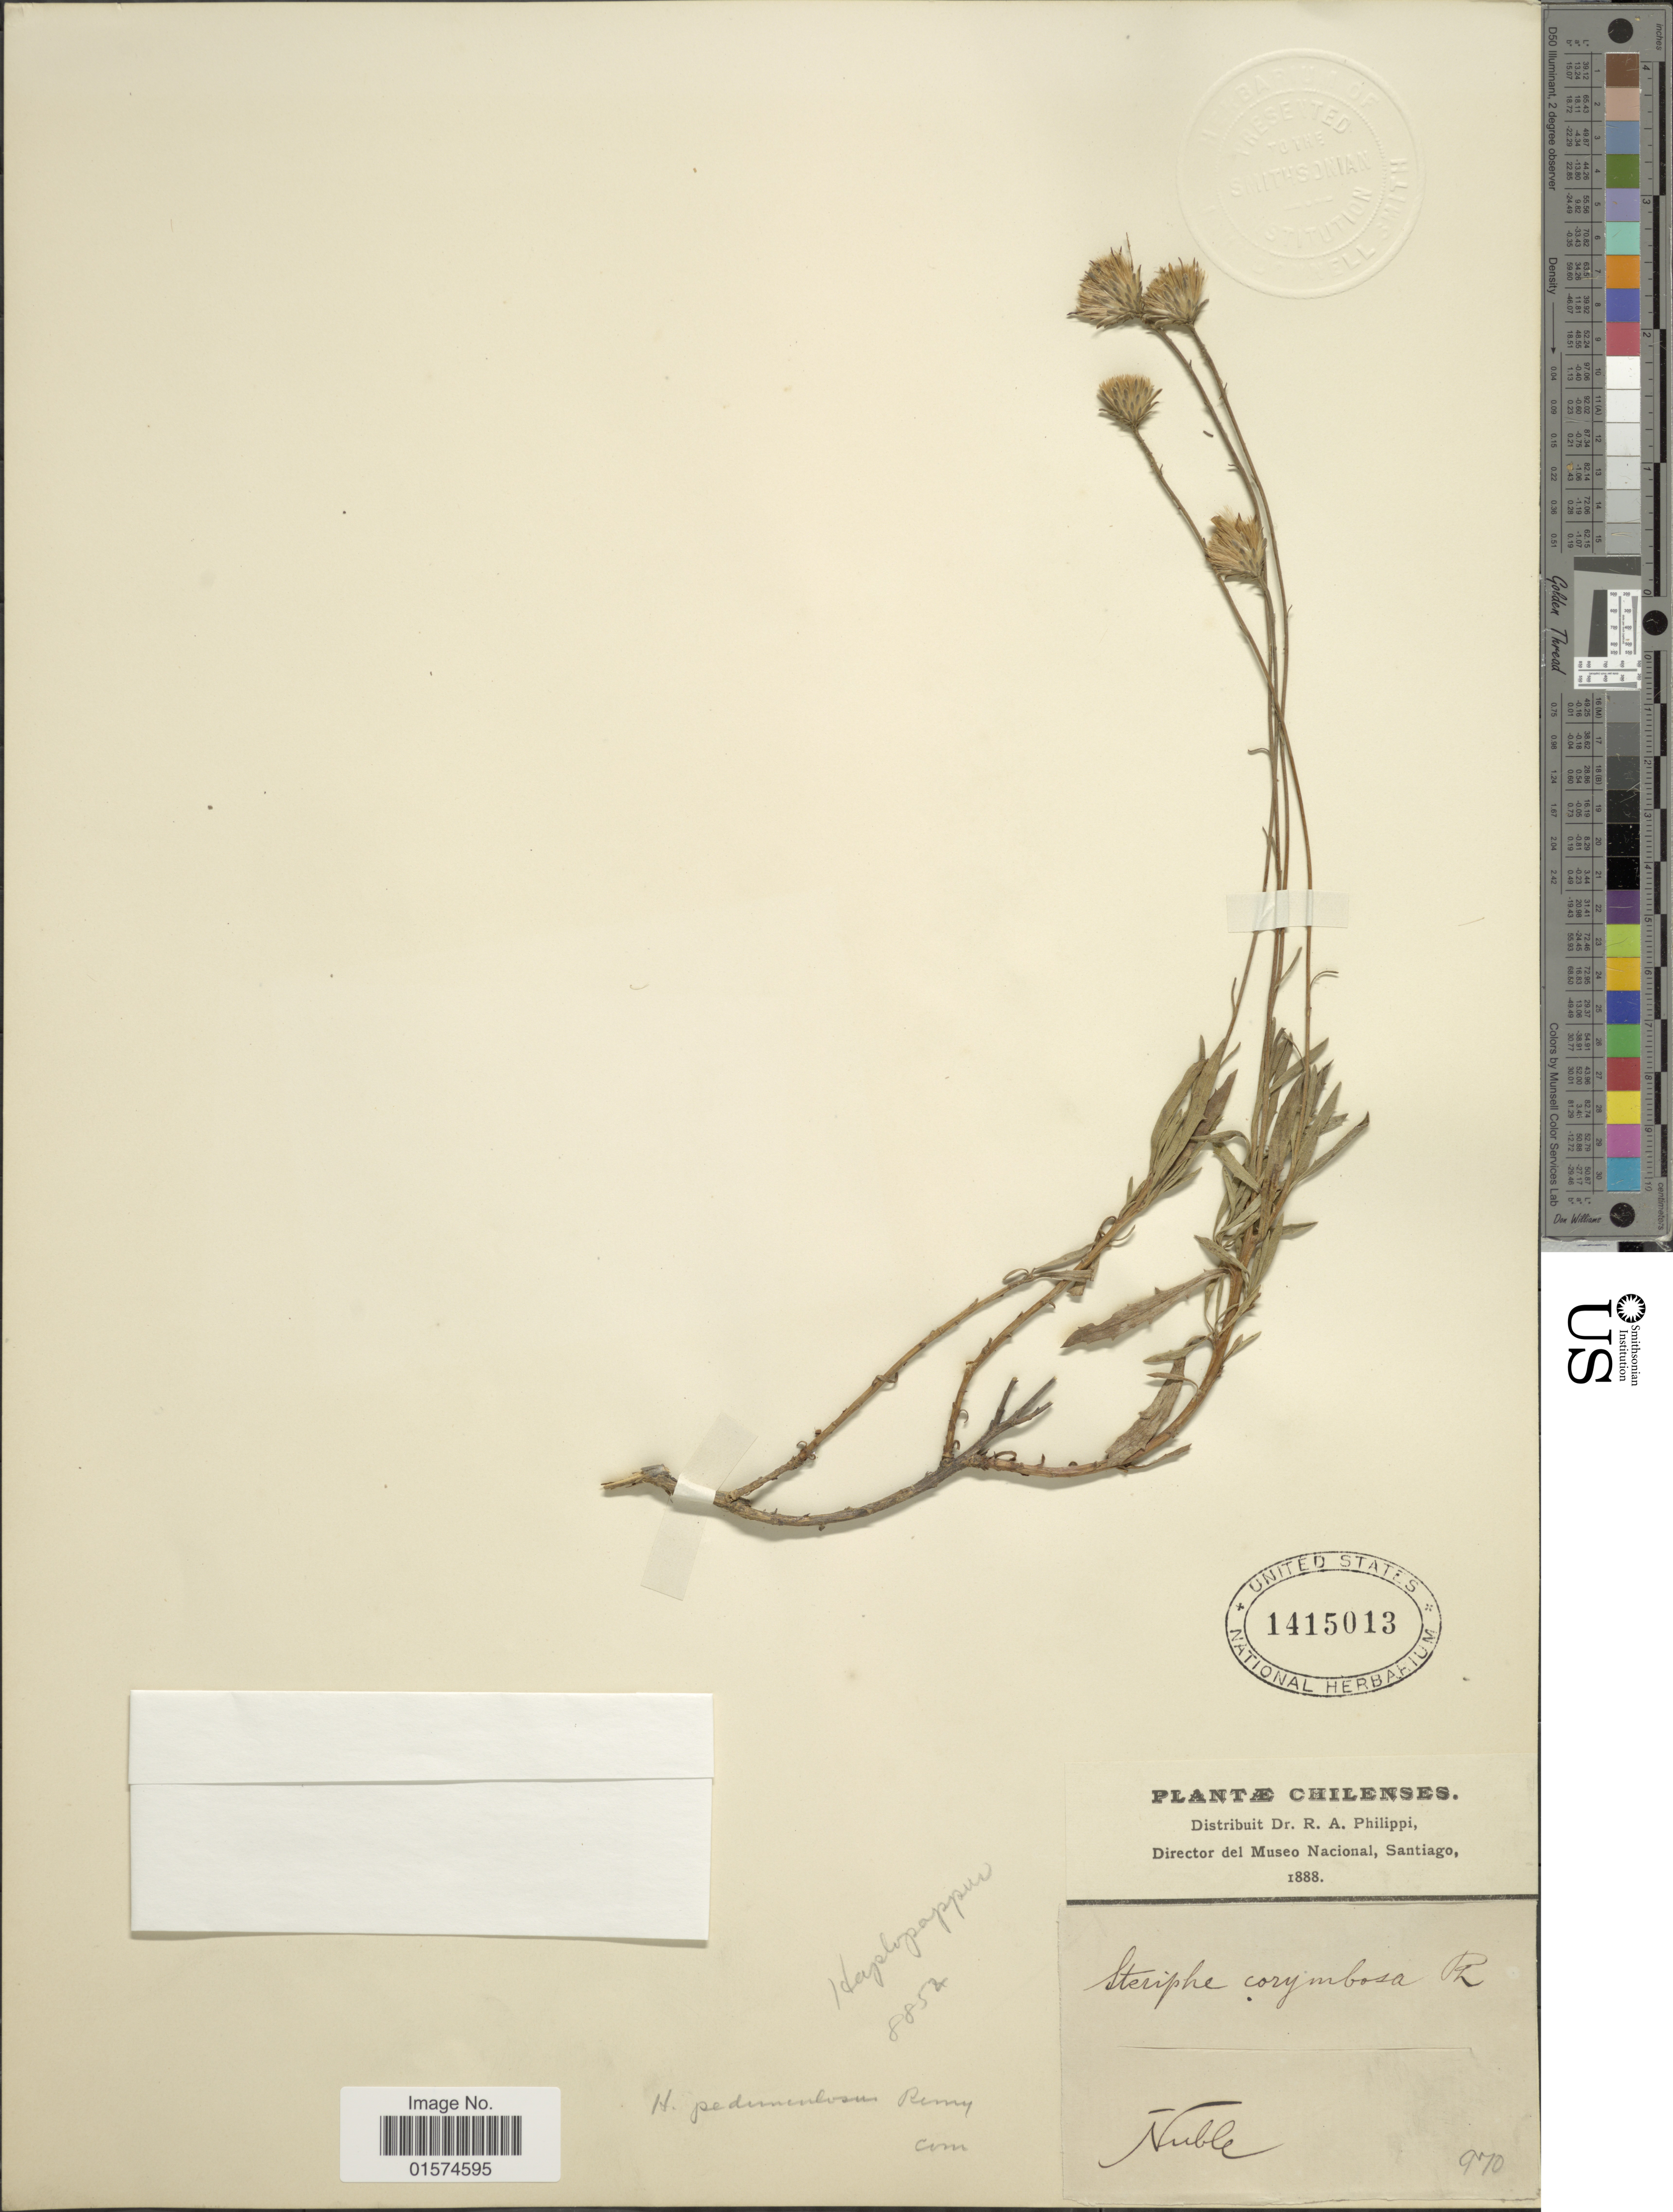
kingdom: Plantae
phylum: Tracheophyta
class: Magnoliopsida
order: Asterales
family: Asteraceae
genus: Haplopappus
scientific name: Haplopappus stolpi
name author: Phil.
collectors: R. A. Philippi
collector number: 970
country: Chile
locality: Nuble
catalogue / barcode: US 1415013